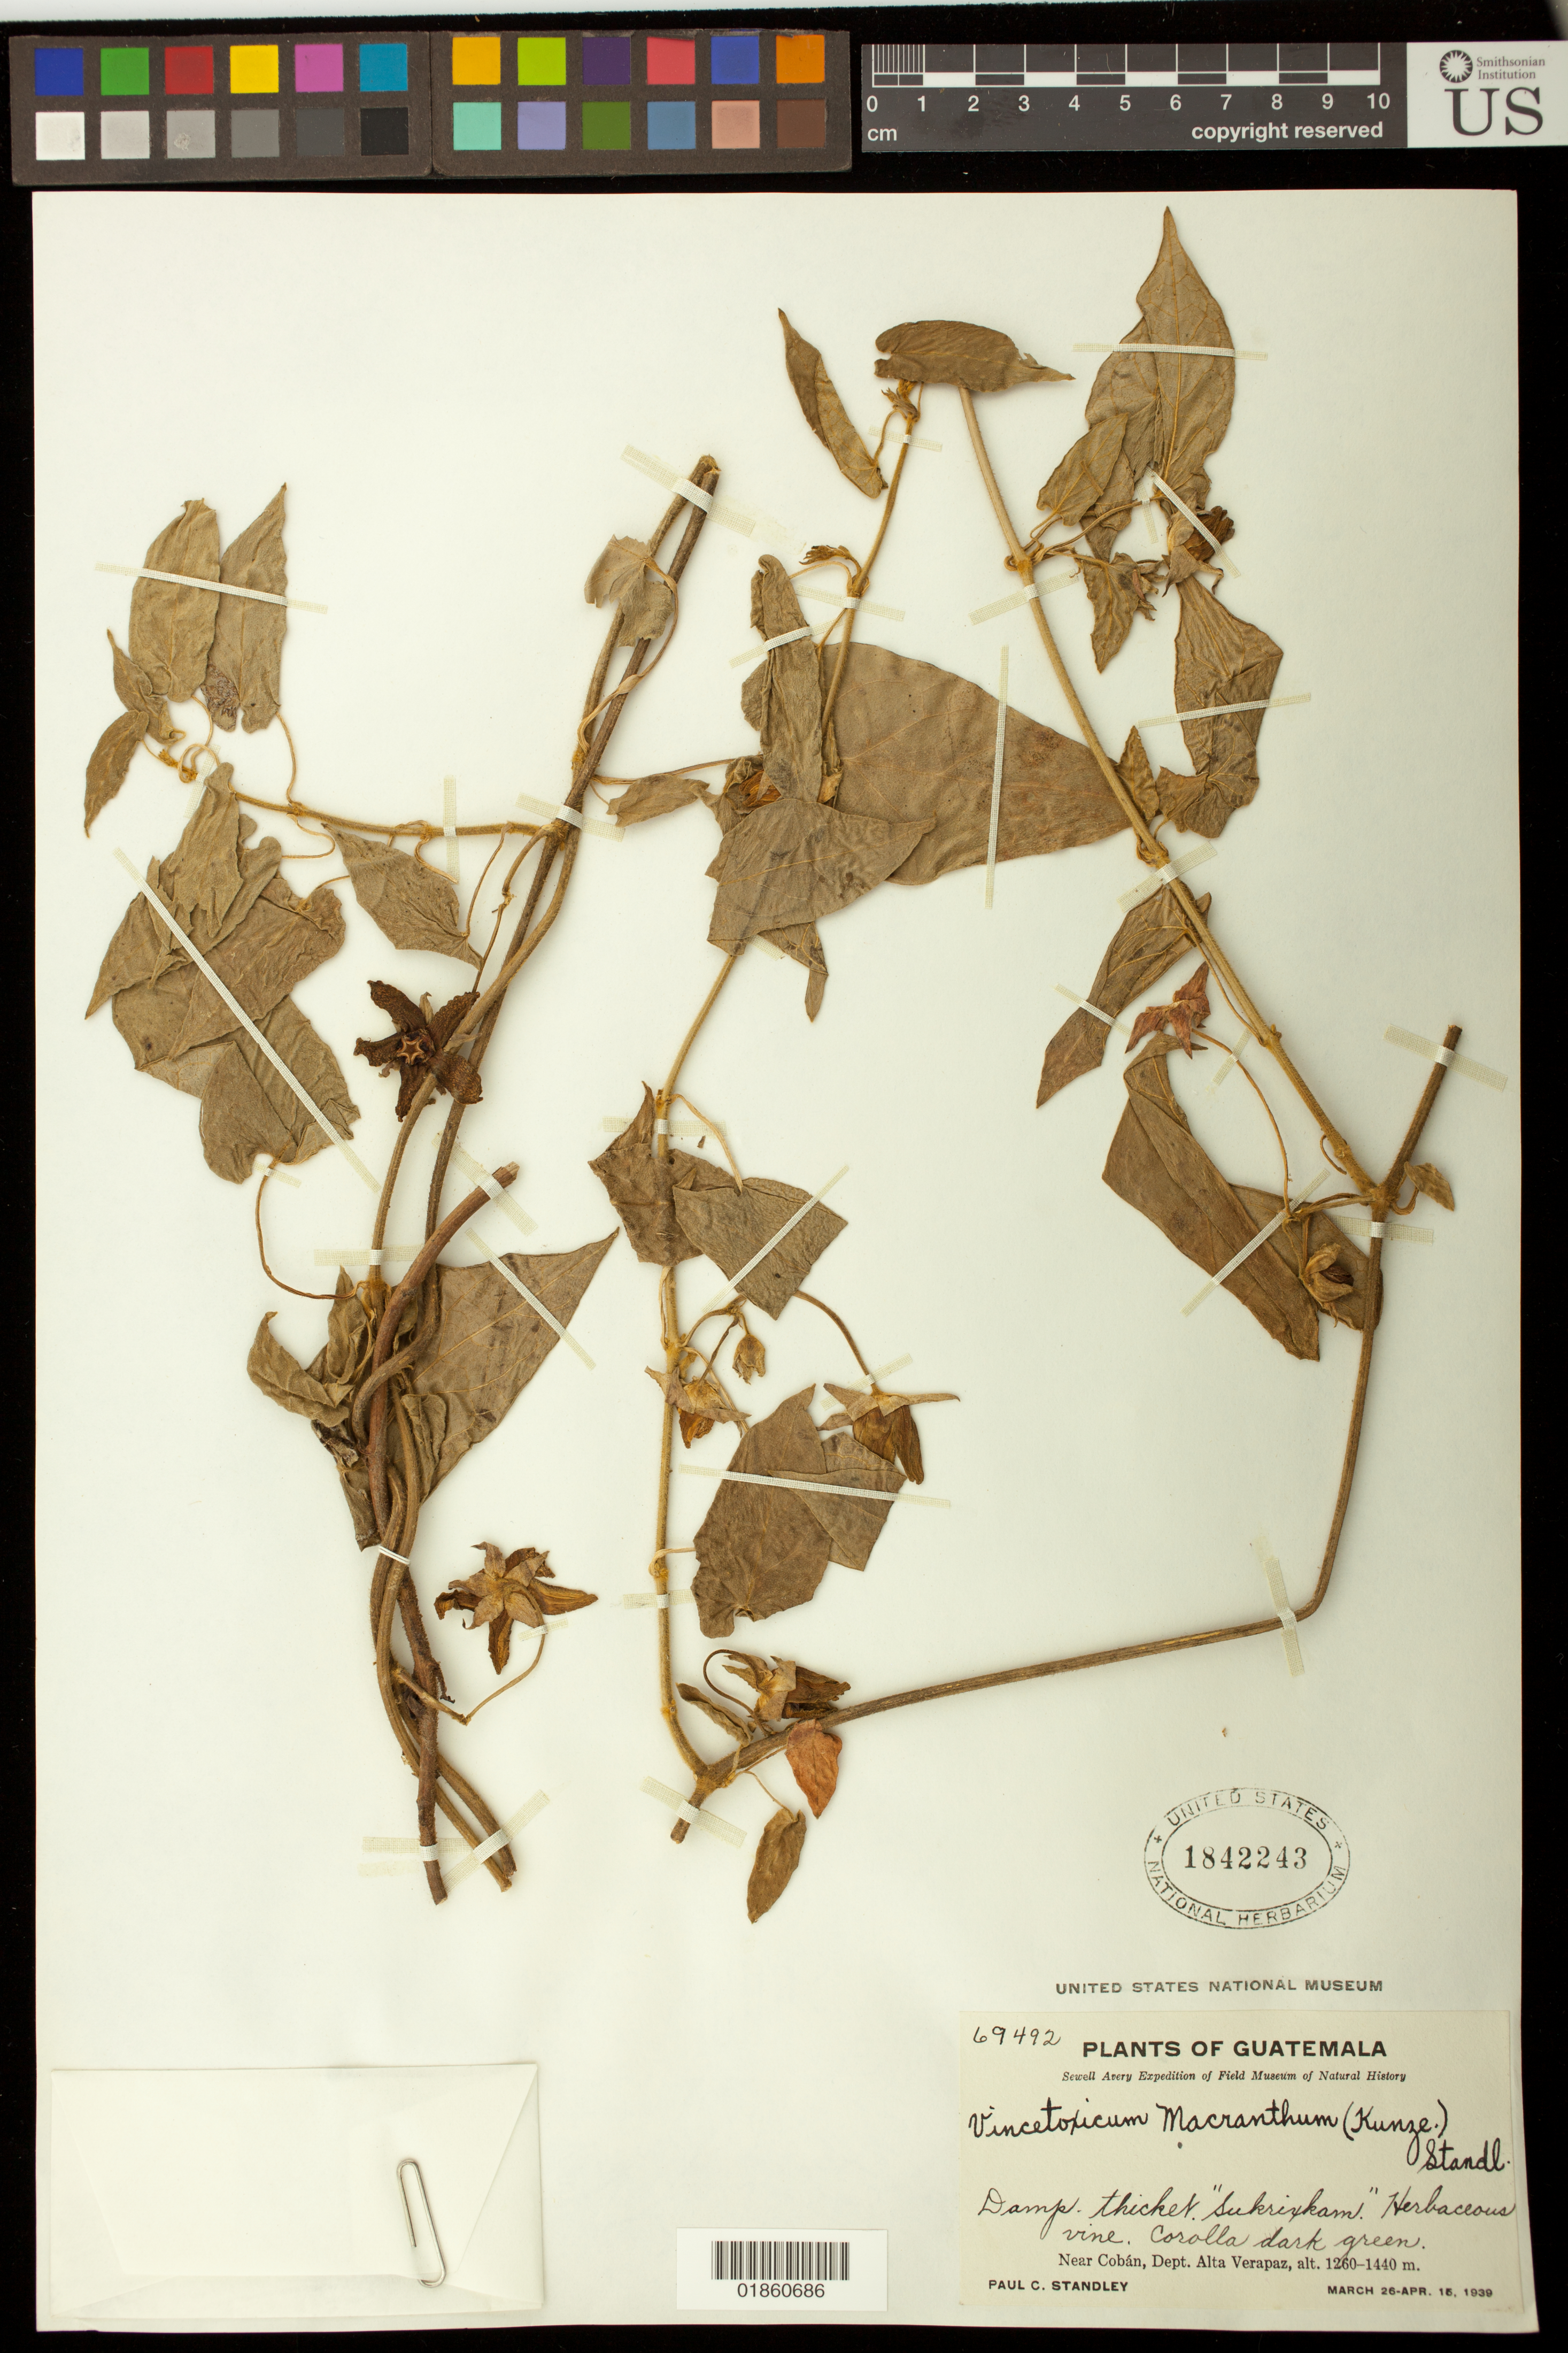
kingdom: Plantae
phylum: Tracheophyta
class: Magnoliopsida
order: Gentianales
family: Apocynaceae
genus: Gonolobus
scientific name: Gonolobus macranthus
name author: Kunze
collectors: P. C. Standley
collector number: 69492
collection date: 1939-03-26/1939-04-15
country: Guatemala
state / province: Alta Verapaz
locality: Near Cobán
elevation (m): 1260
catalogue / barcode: US 1842243